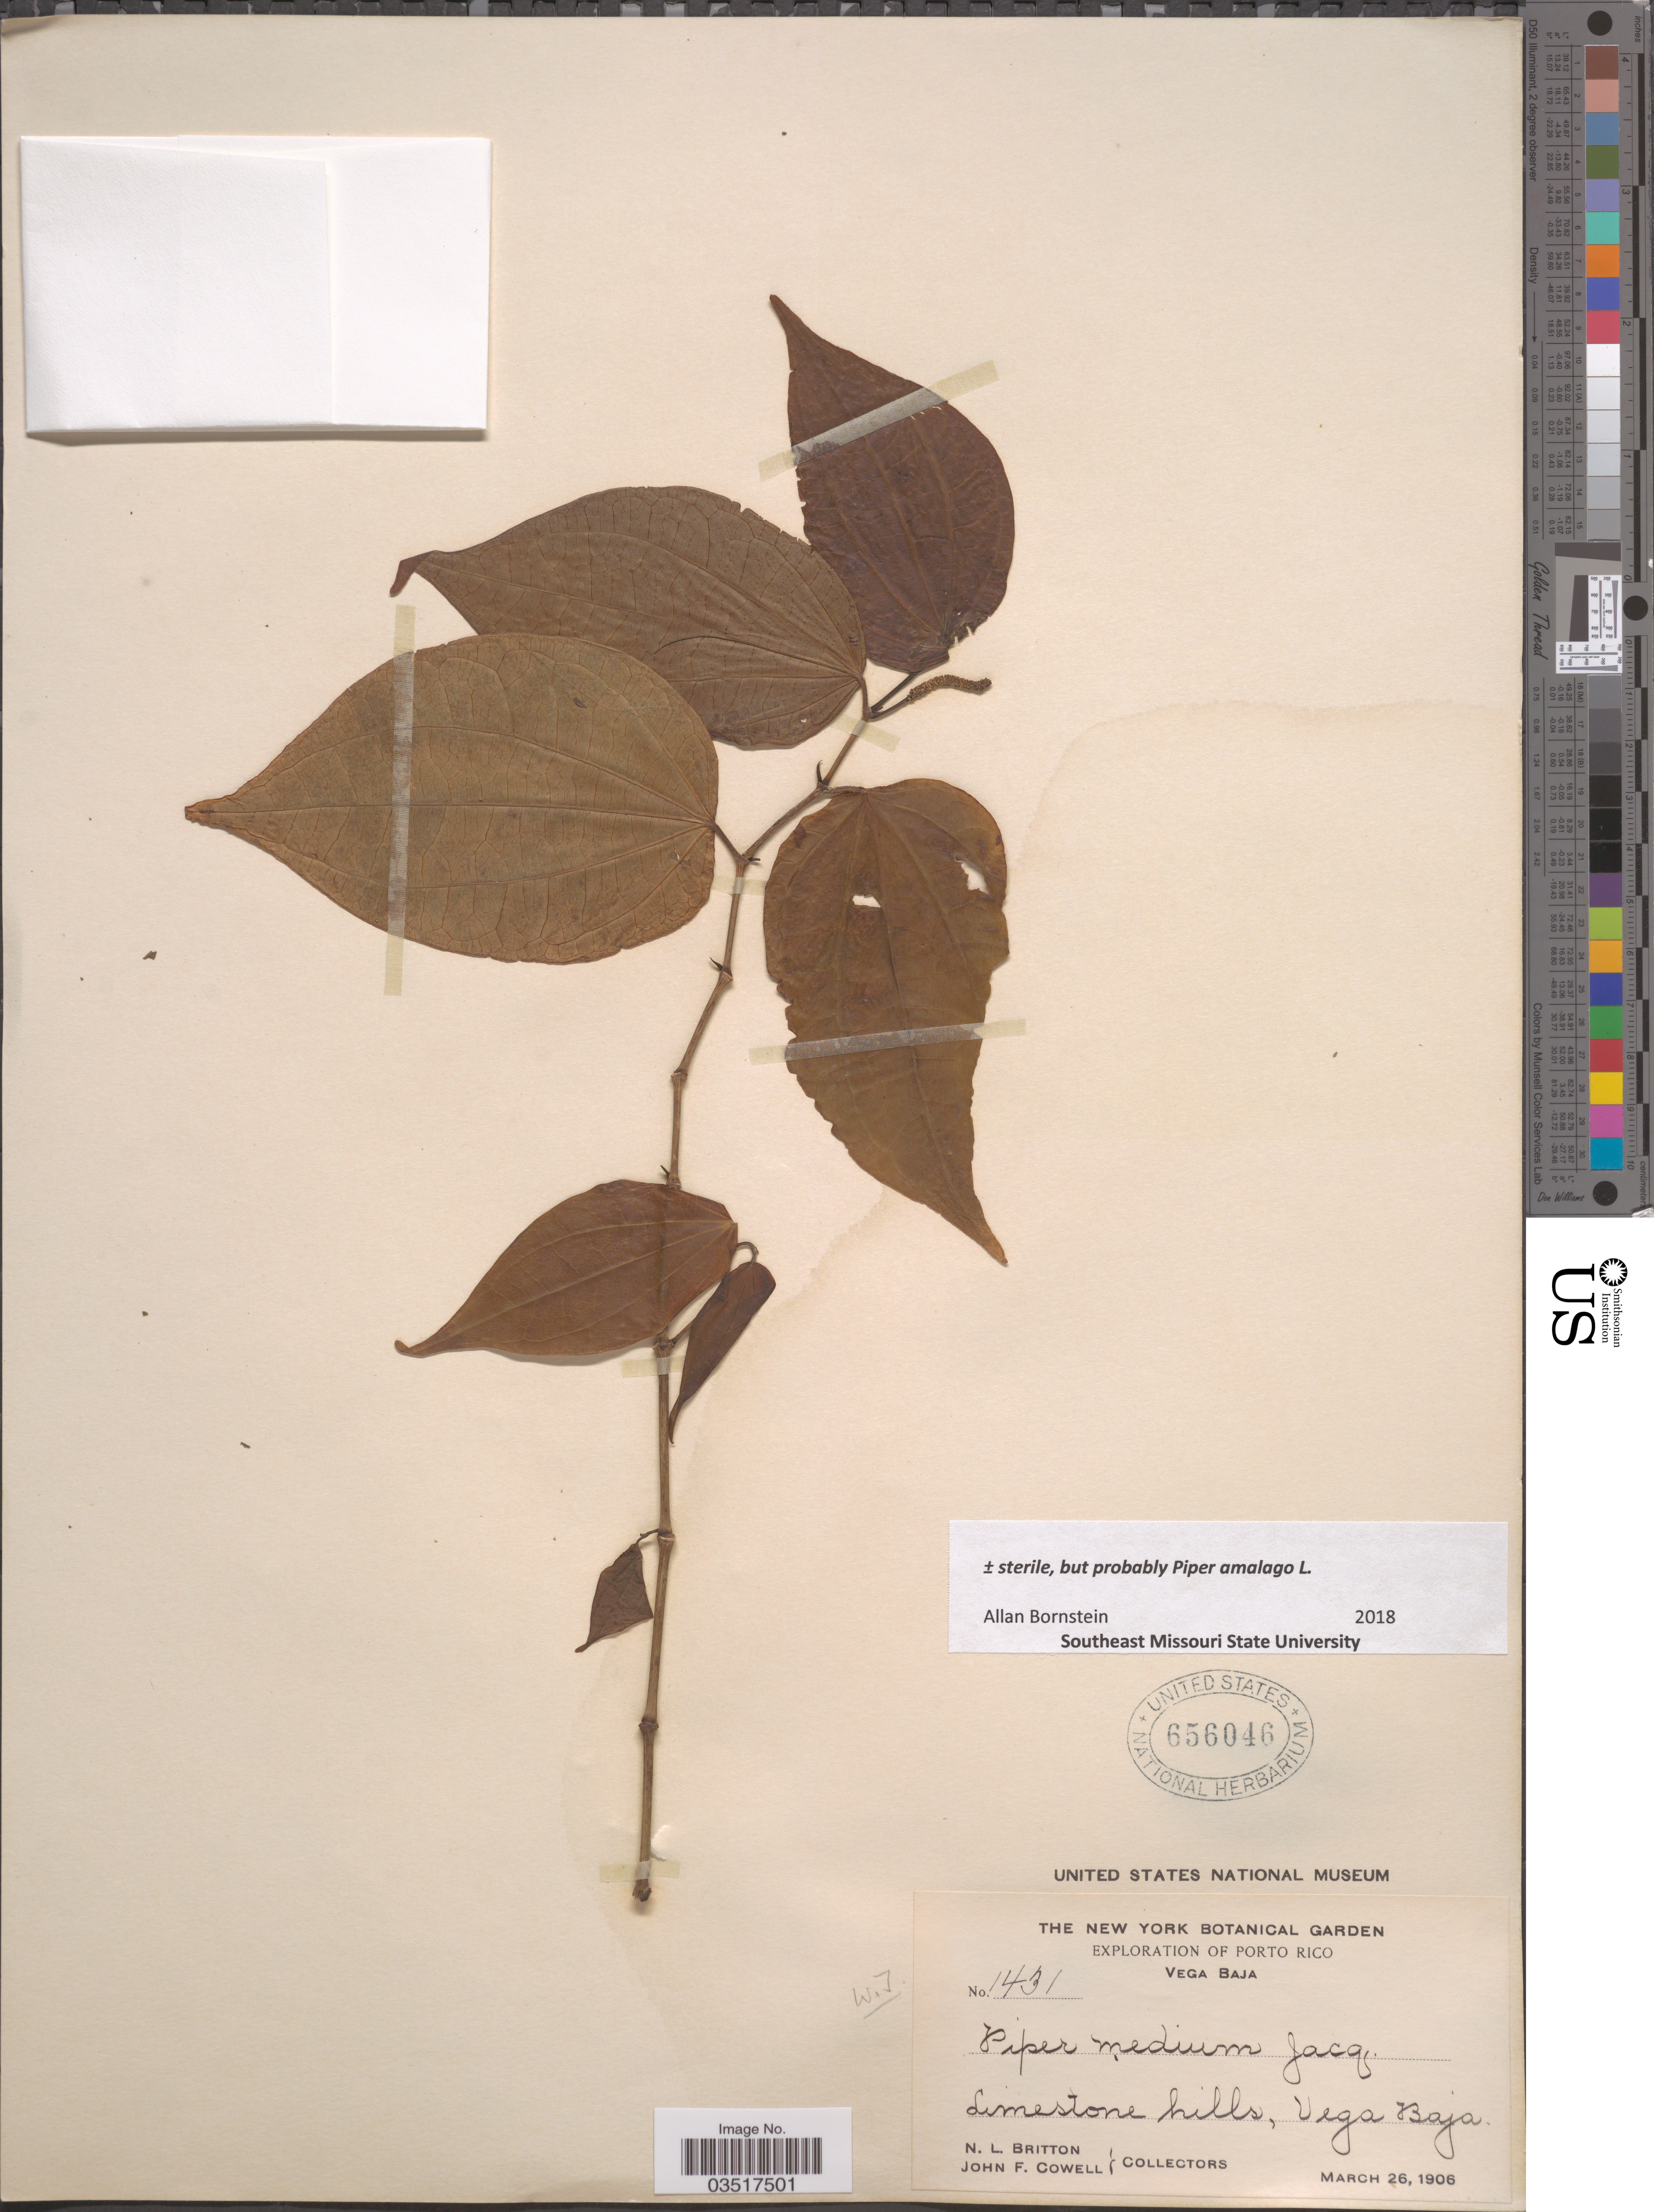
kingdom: Plantae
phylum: Tracheophyta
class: Magnoliopsida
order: Piperales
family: Piperaceae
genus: Piper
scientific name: Piper amalago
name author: L.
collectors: N. Britton & J. F. Cowell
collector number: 1431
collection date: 1906-03-26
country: Puerto Rico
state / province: Vega Baja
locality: Limestone hills, Vega Baja.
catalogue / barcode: US 656046